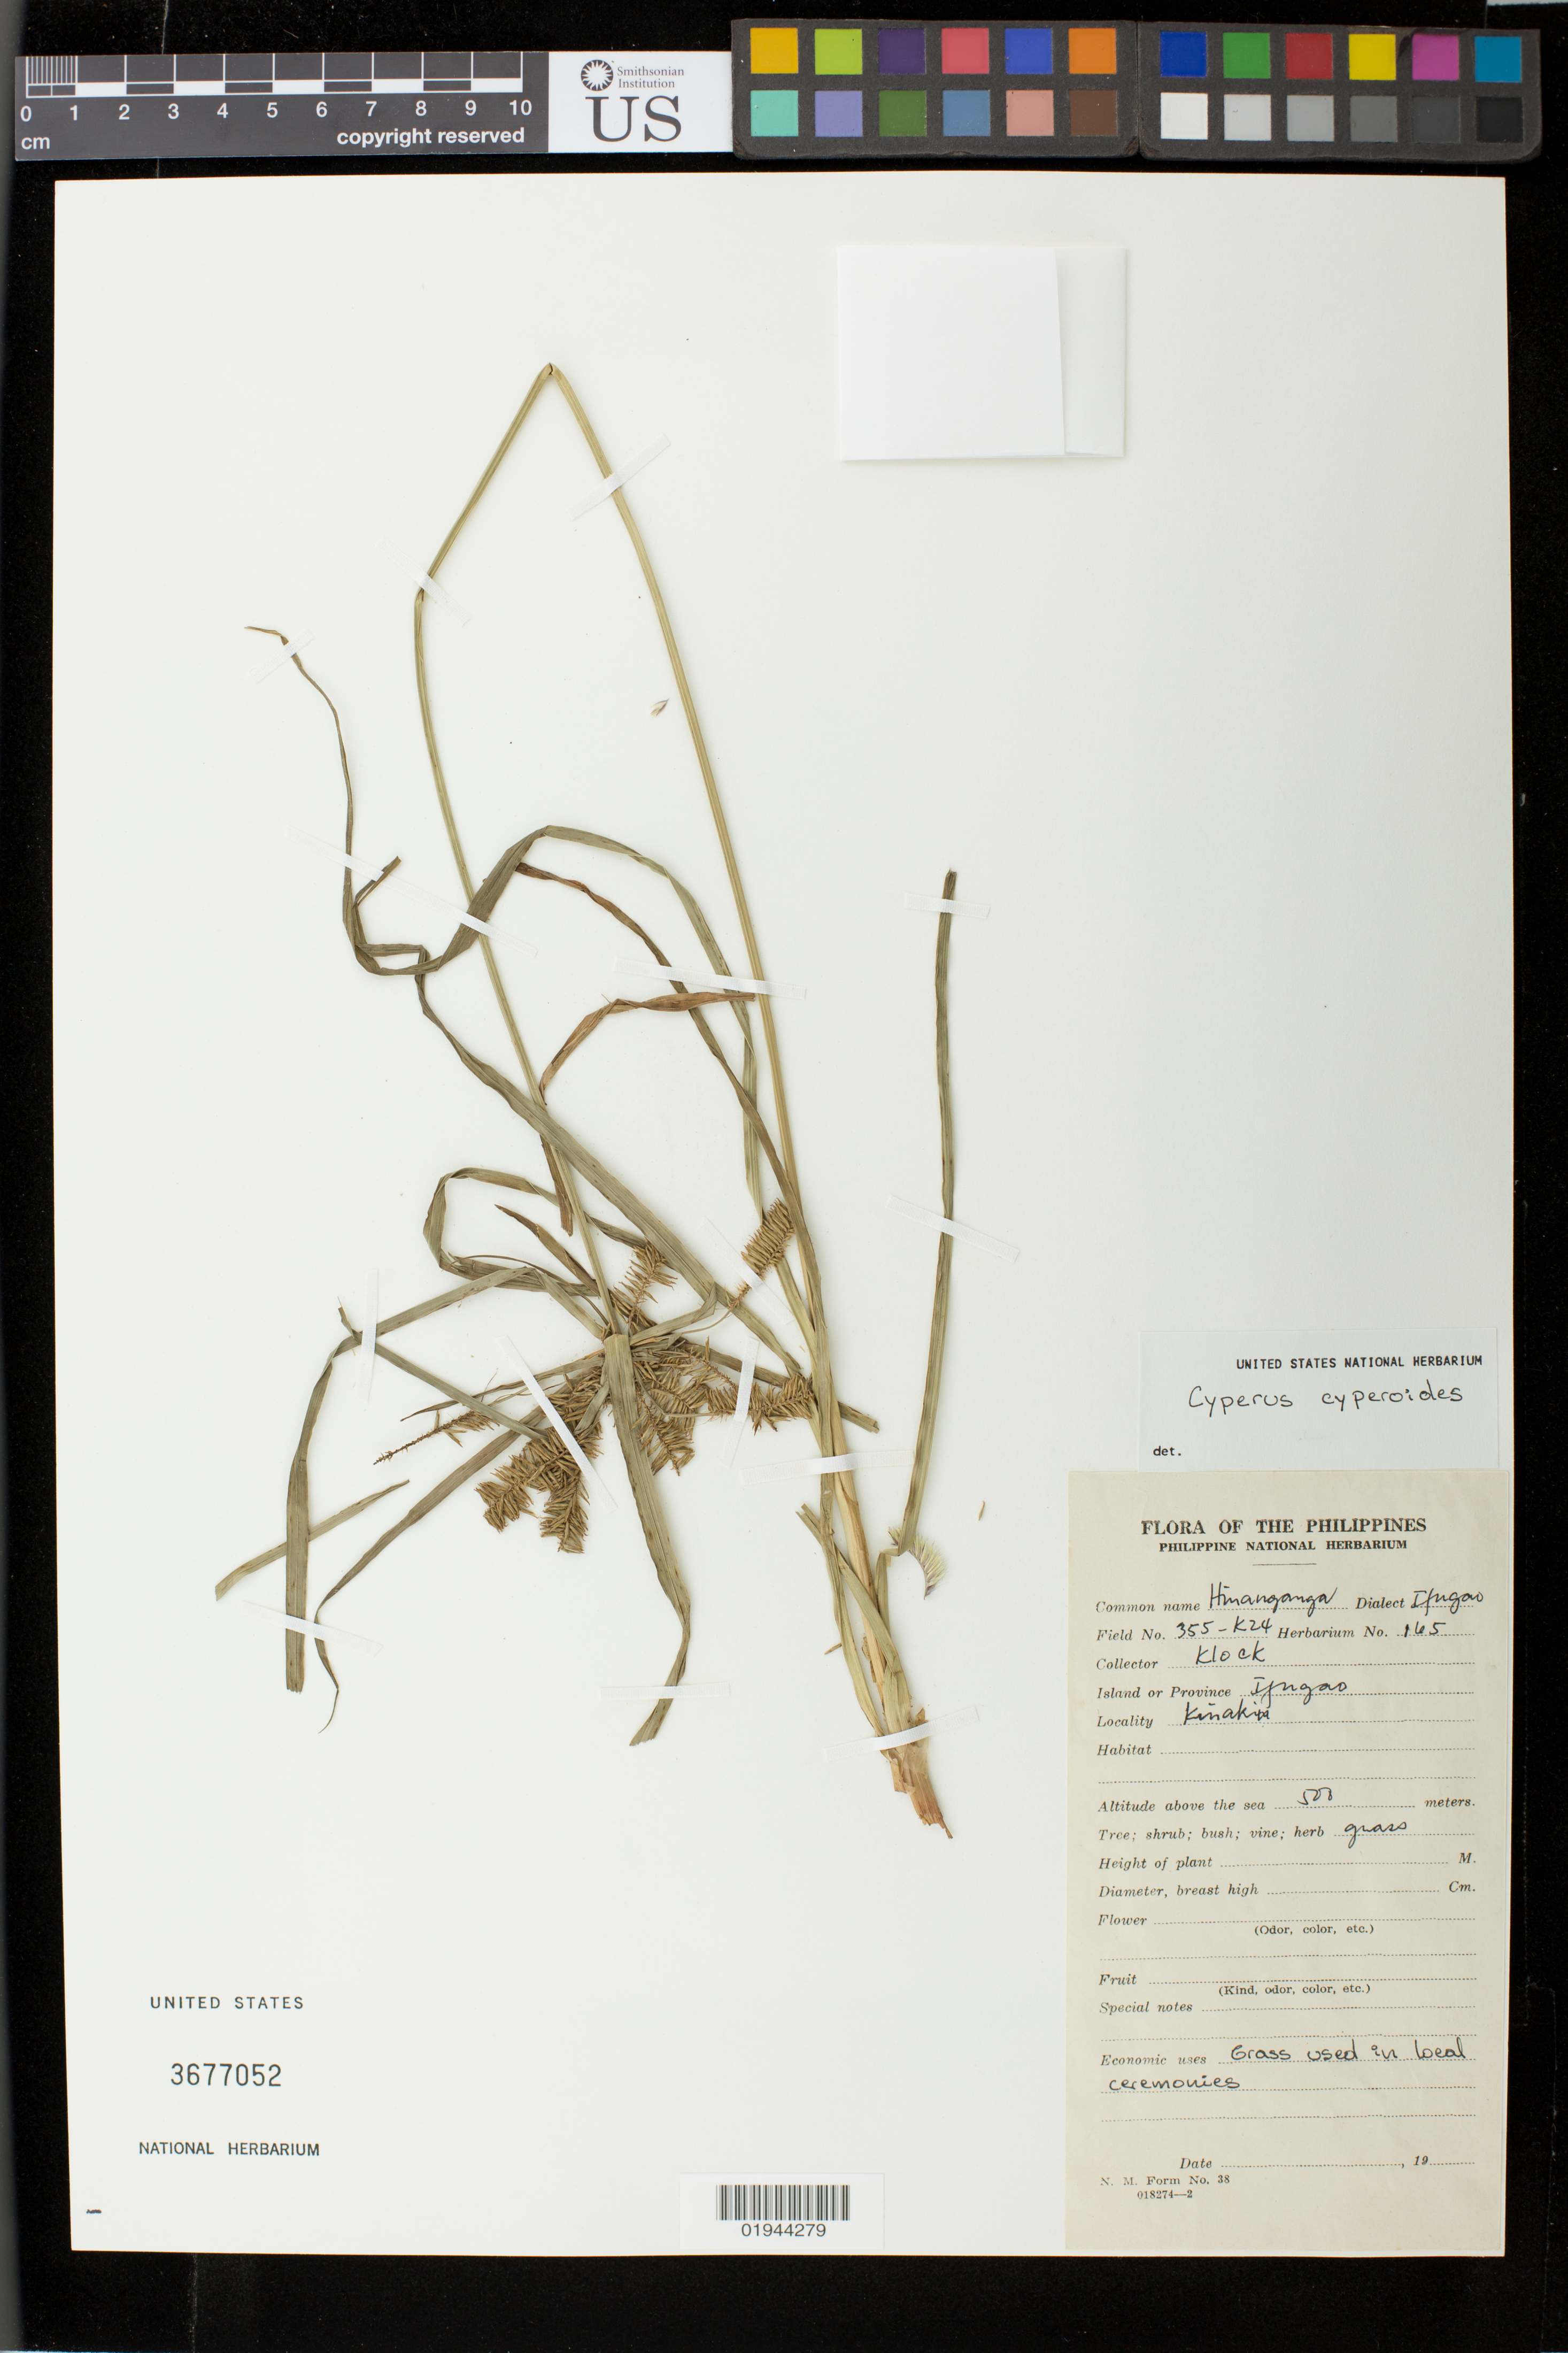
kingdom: Plantae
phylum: Tracheophyta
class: Liliopsida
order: Poales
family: Cyperaceae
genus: Cyperus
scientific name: Cyperus cyperoides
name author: (L.) Kuntze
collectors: Klock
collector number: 165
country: Philippines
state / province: Cordillera (Administrative Region)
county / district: Ifugao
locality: Kinakin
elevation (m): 500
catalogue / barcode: US 3677052